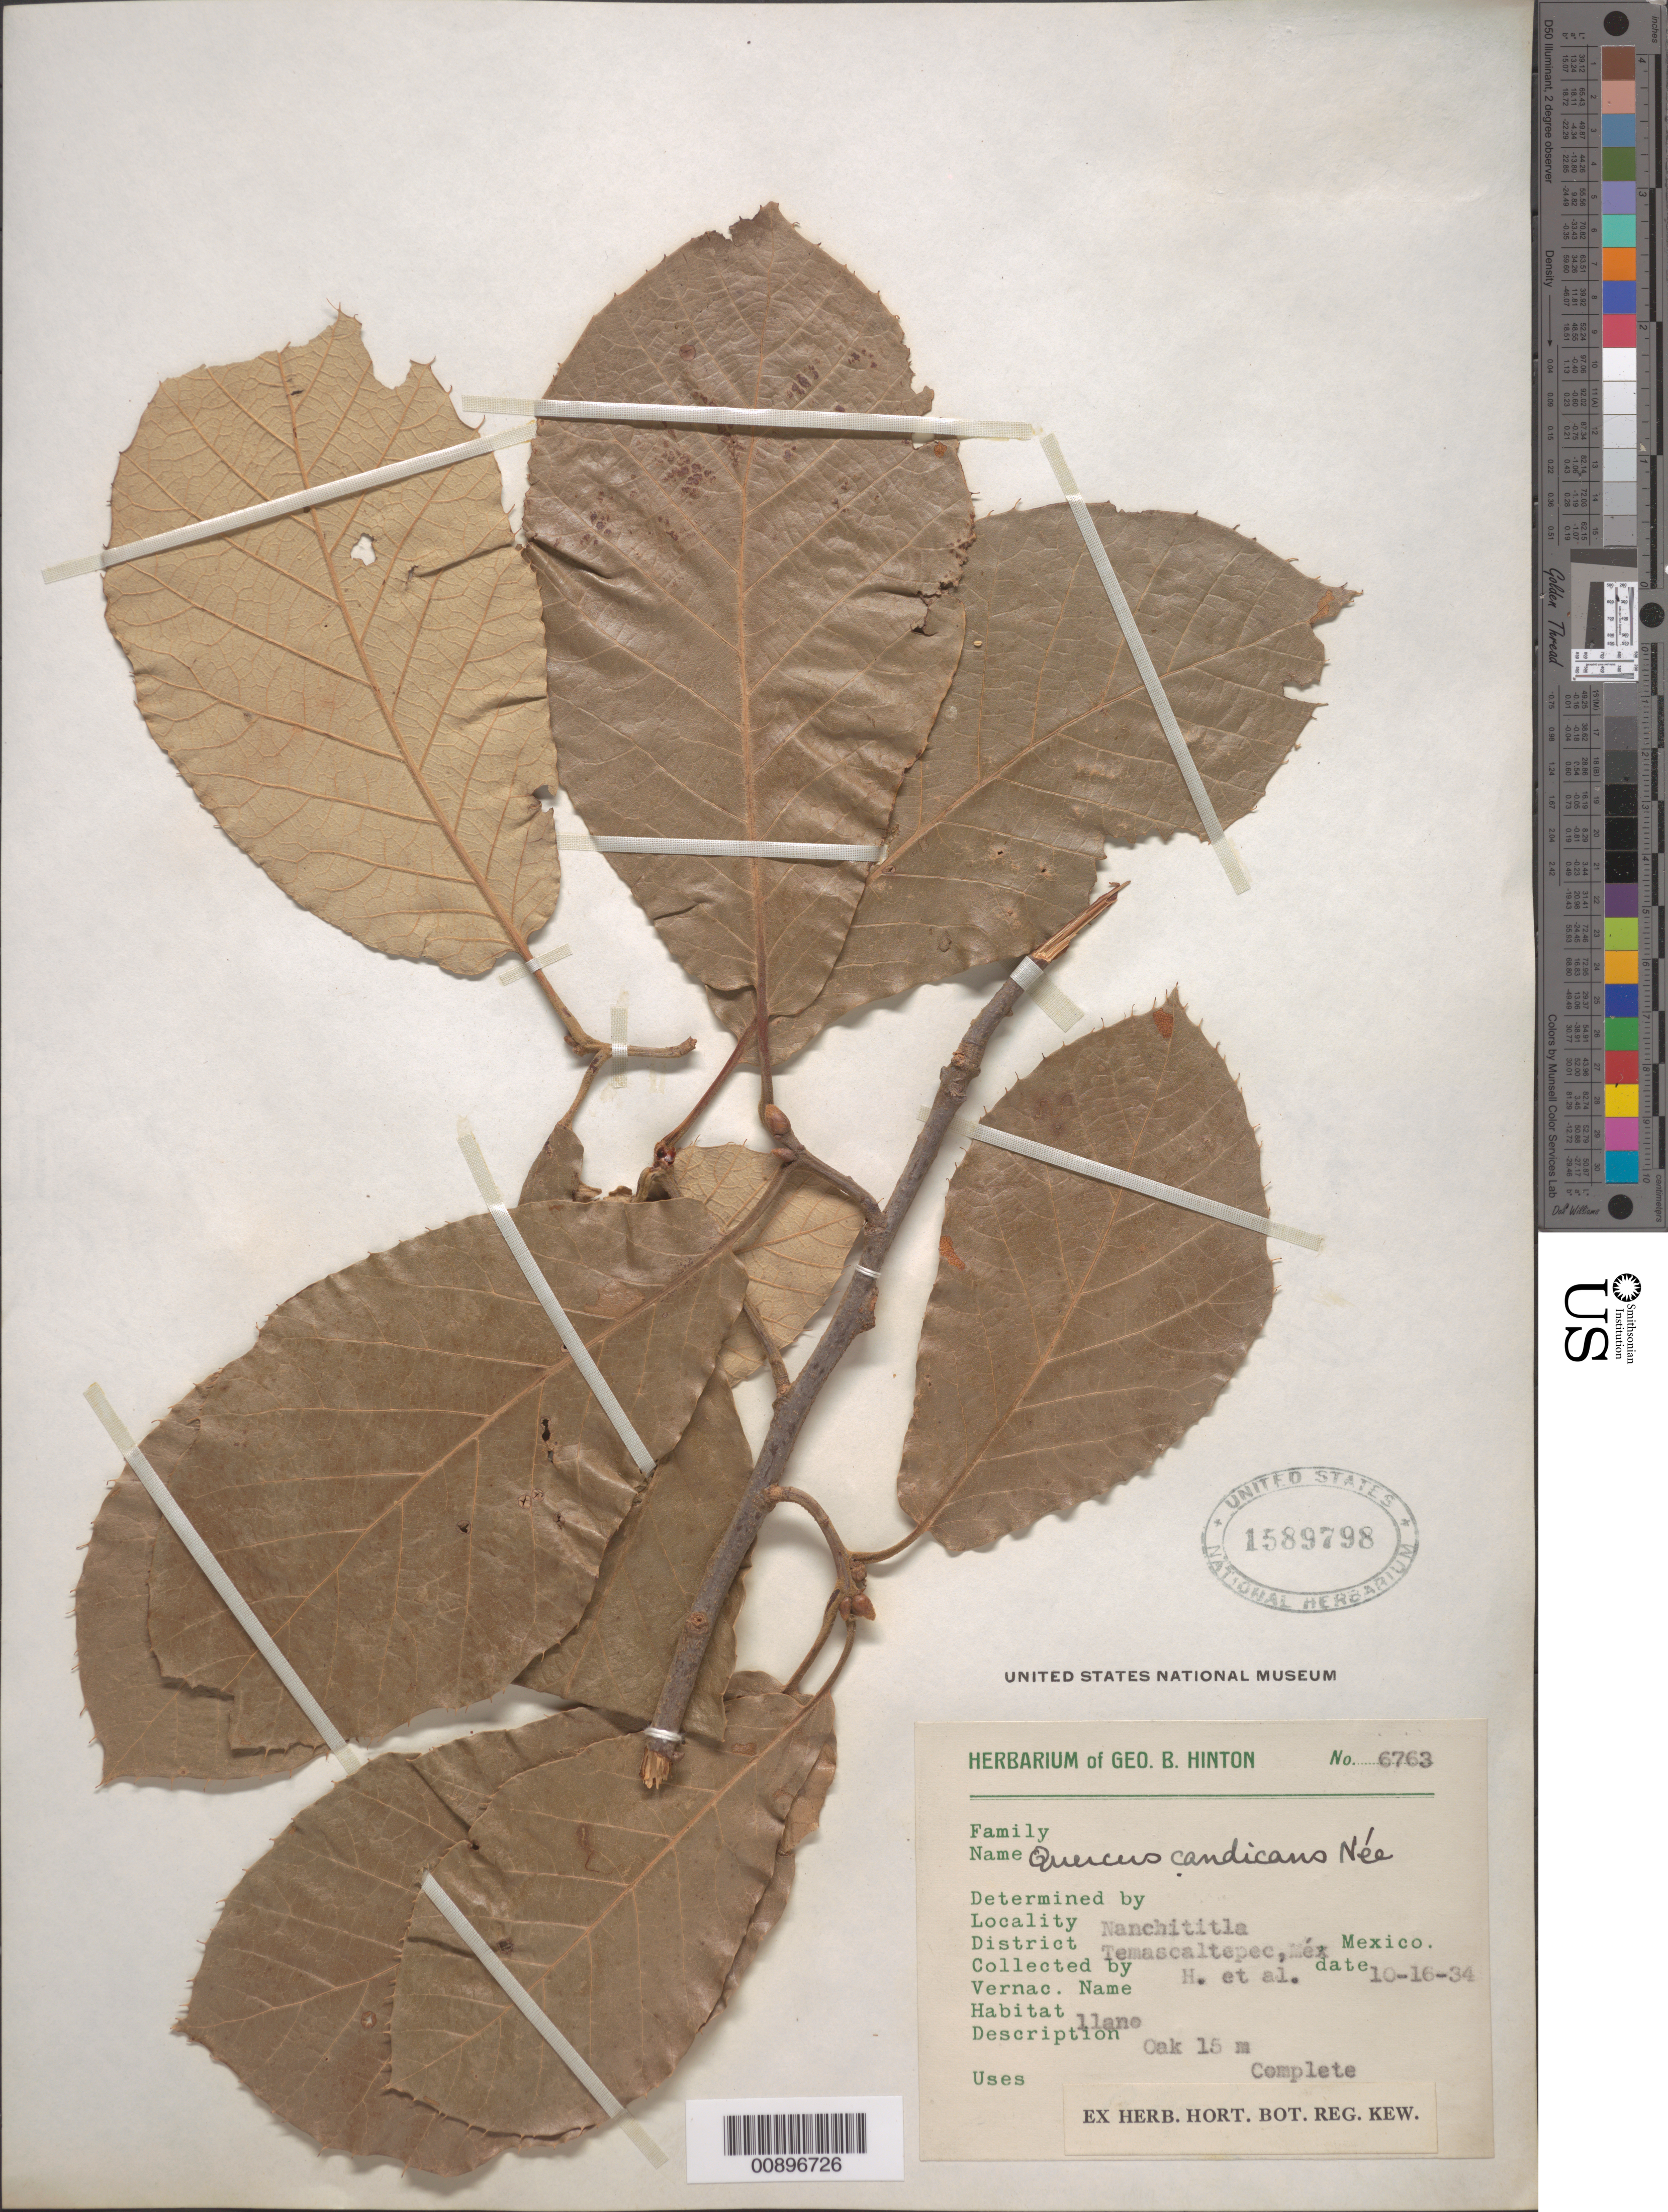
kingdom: Plantae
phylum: Tracheophyta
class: Magnoliopsida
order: Fagales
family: Fagaceae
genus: Quercus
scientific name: Quercus candicans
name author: Née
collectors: G. B. Hinton & et al.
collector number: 6763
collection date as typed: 16 Oct 1934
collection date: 1934-10-16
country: Mexico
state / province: México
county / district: Temascaltepec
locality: Nanchititla.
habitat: Llano.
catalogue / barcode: US 1589798